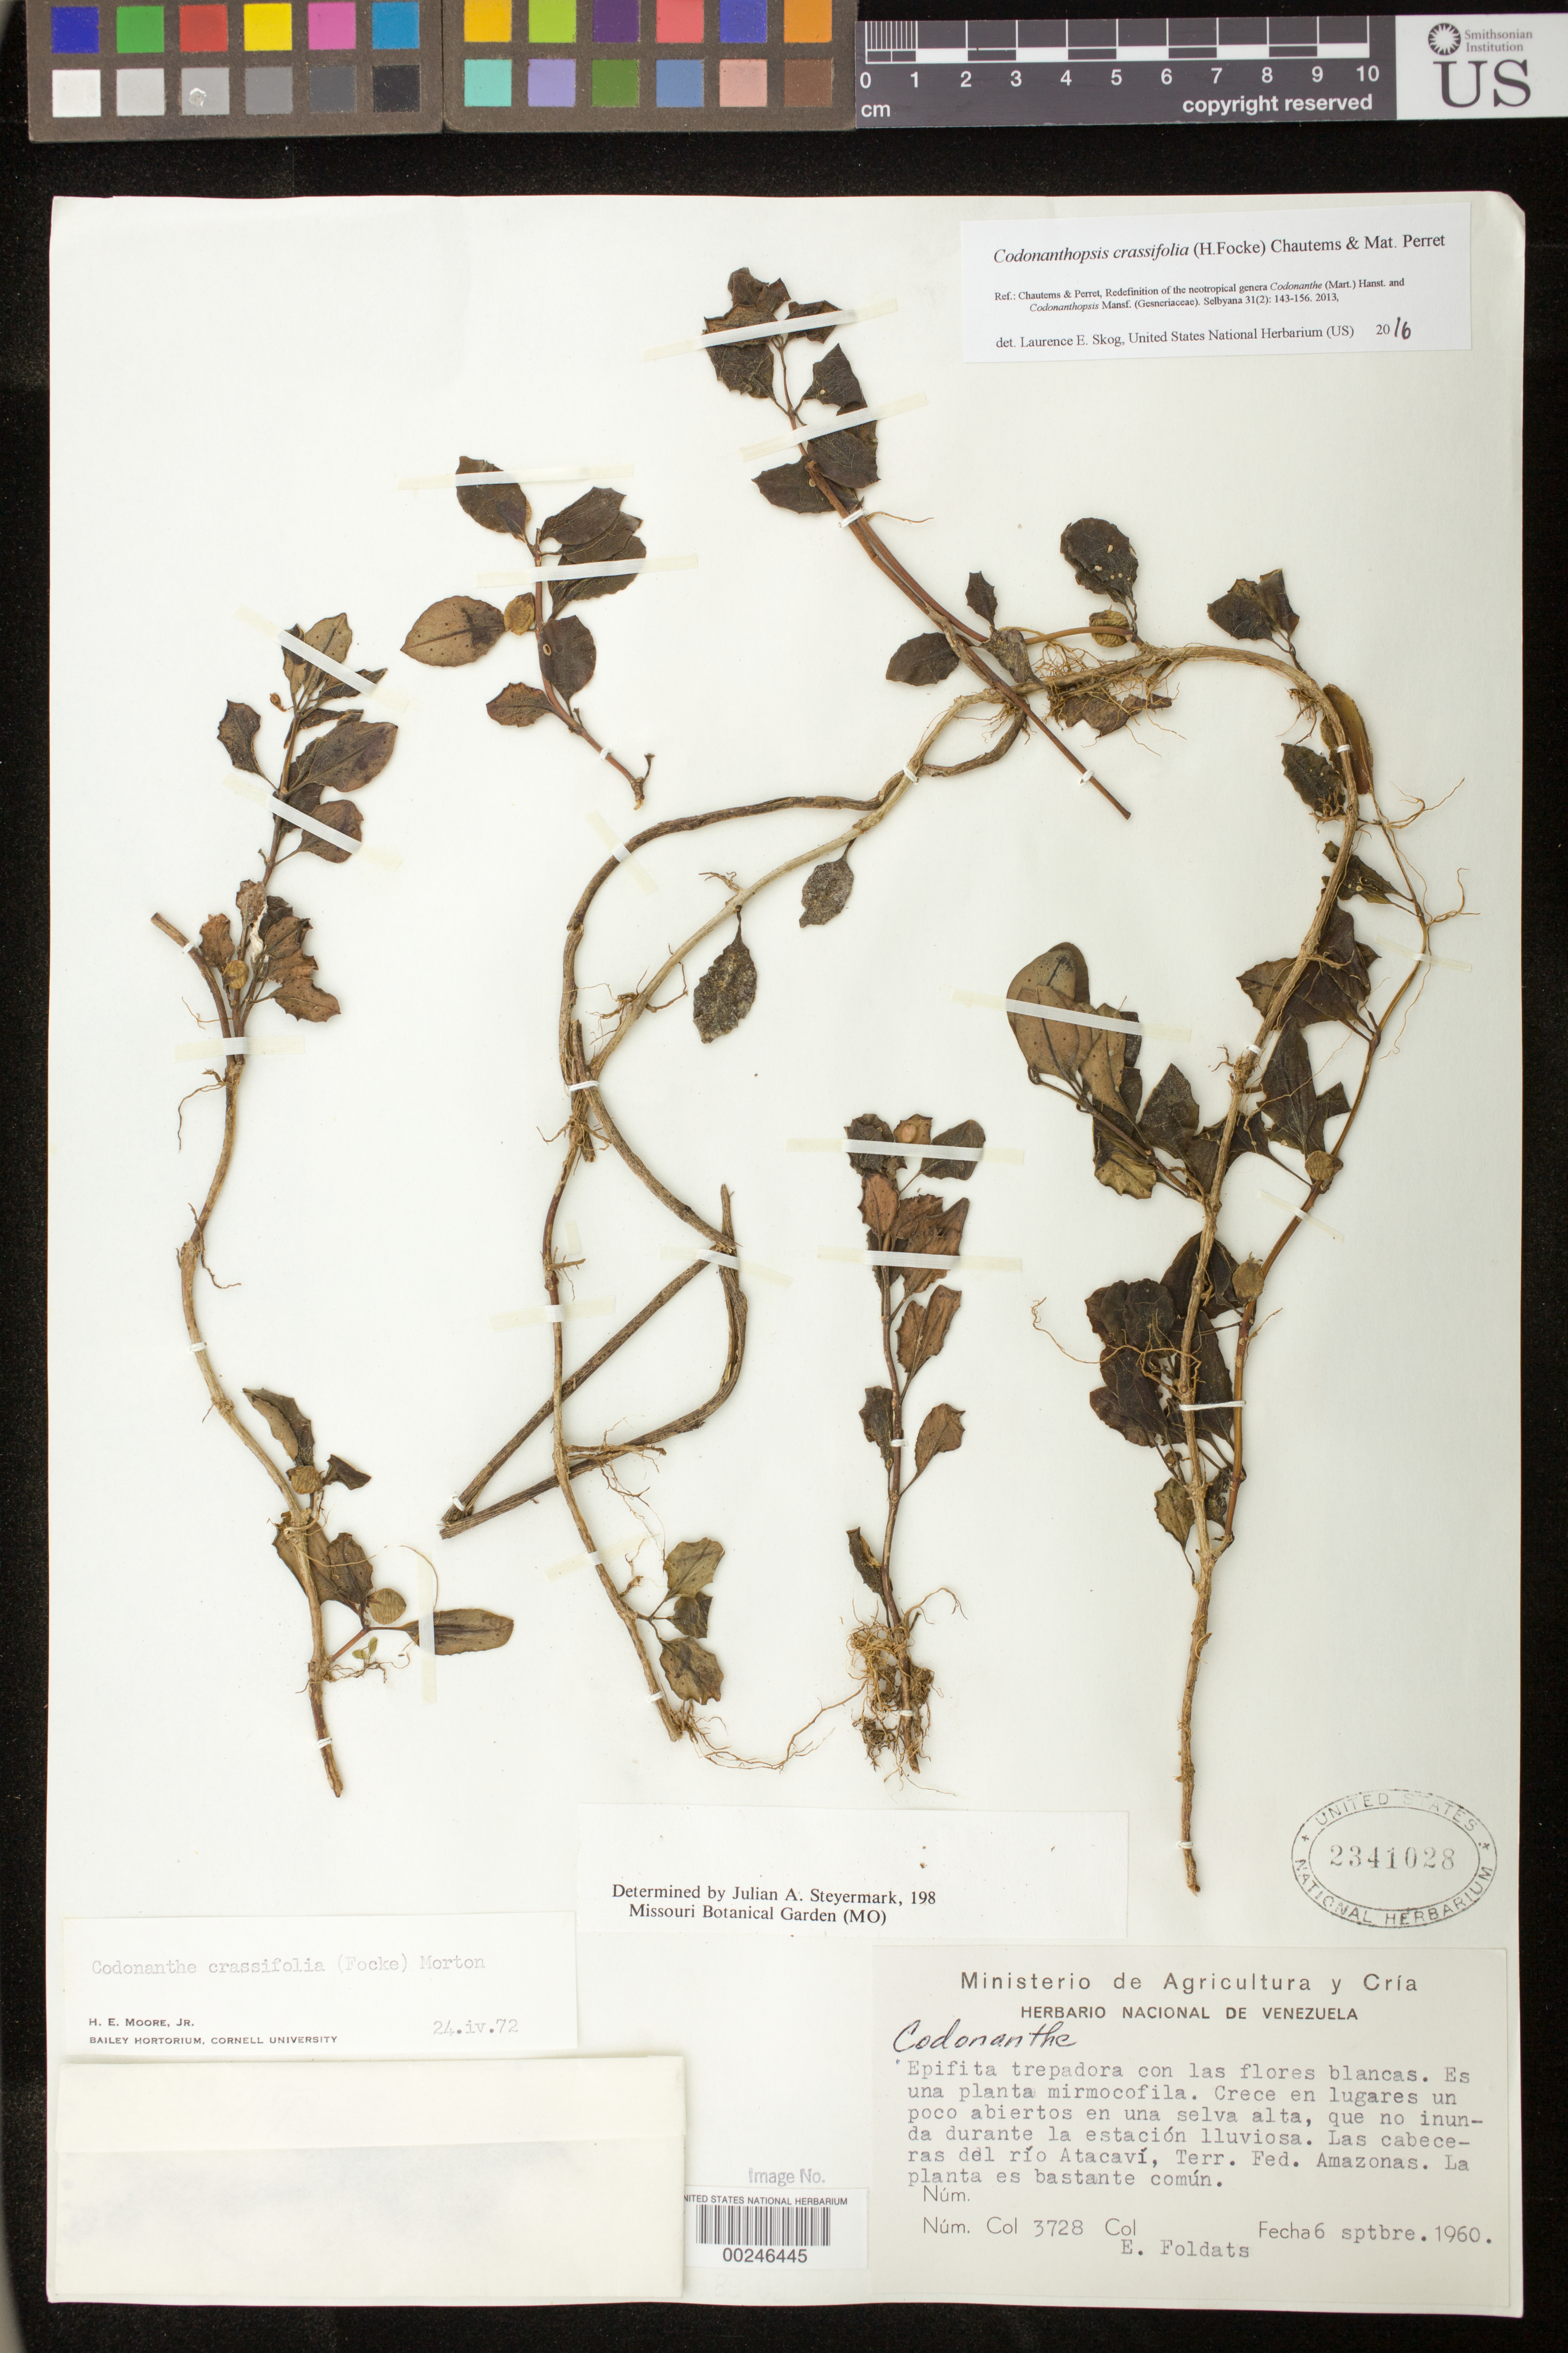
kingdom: Plantae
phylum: Tracheophyta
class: Magnoliopsida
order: Lamiales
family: Gesneriaceae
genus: Codonanthopsis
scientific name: Codonanthopsis crassifolia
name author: (H. Focke) Chautems & Mat.Perret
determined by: Skog, Laurence E.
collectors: E. Foldats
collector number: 3728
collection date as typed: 06 Sep 1960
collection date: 1960-09-06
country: Venezuela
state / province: Amazonas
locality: The chief cities of Rio Atacavi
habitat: Growing in places of little openings in tall forest, ... the rainy season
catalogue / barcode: US 2341028